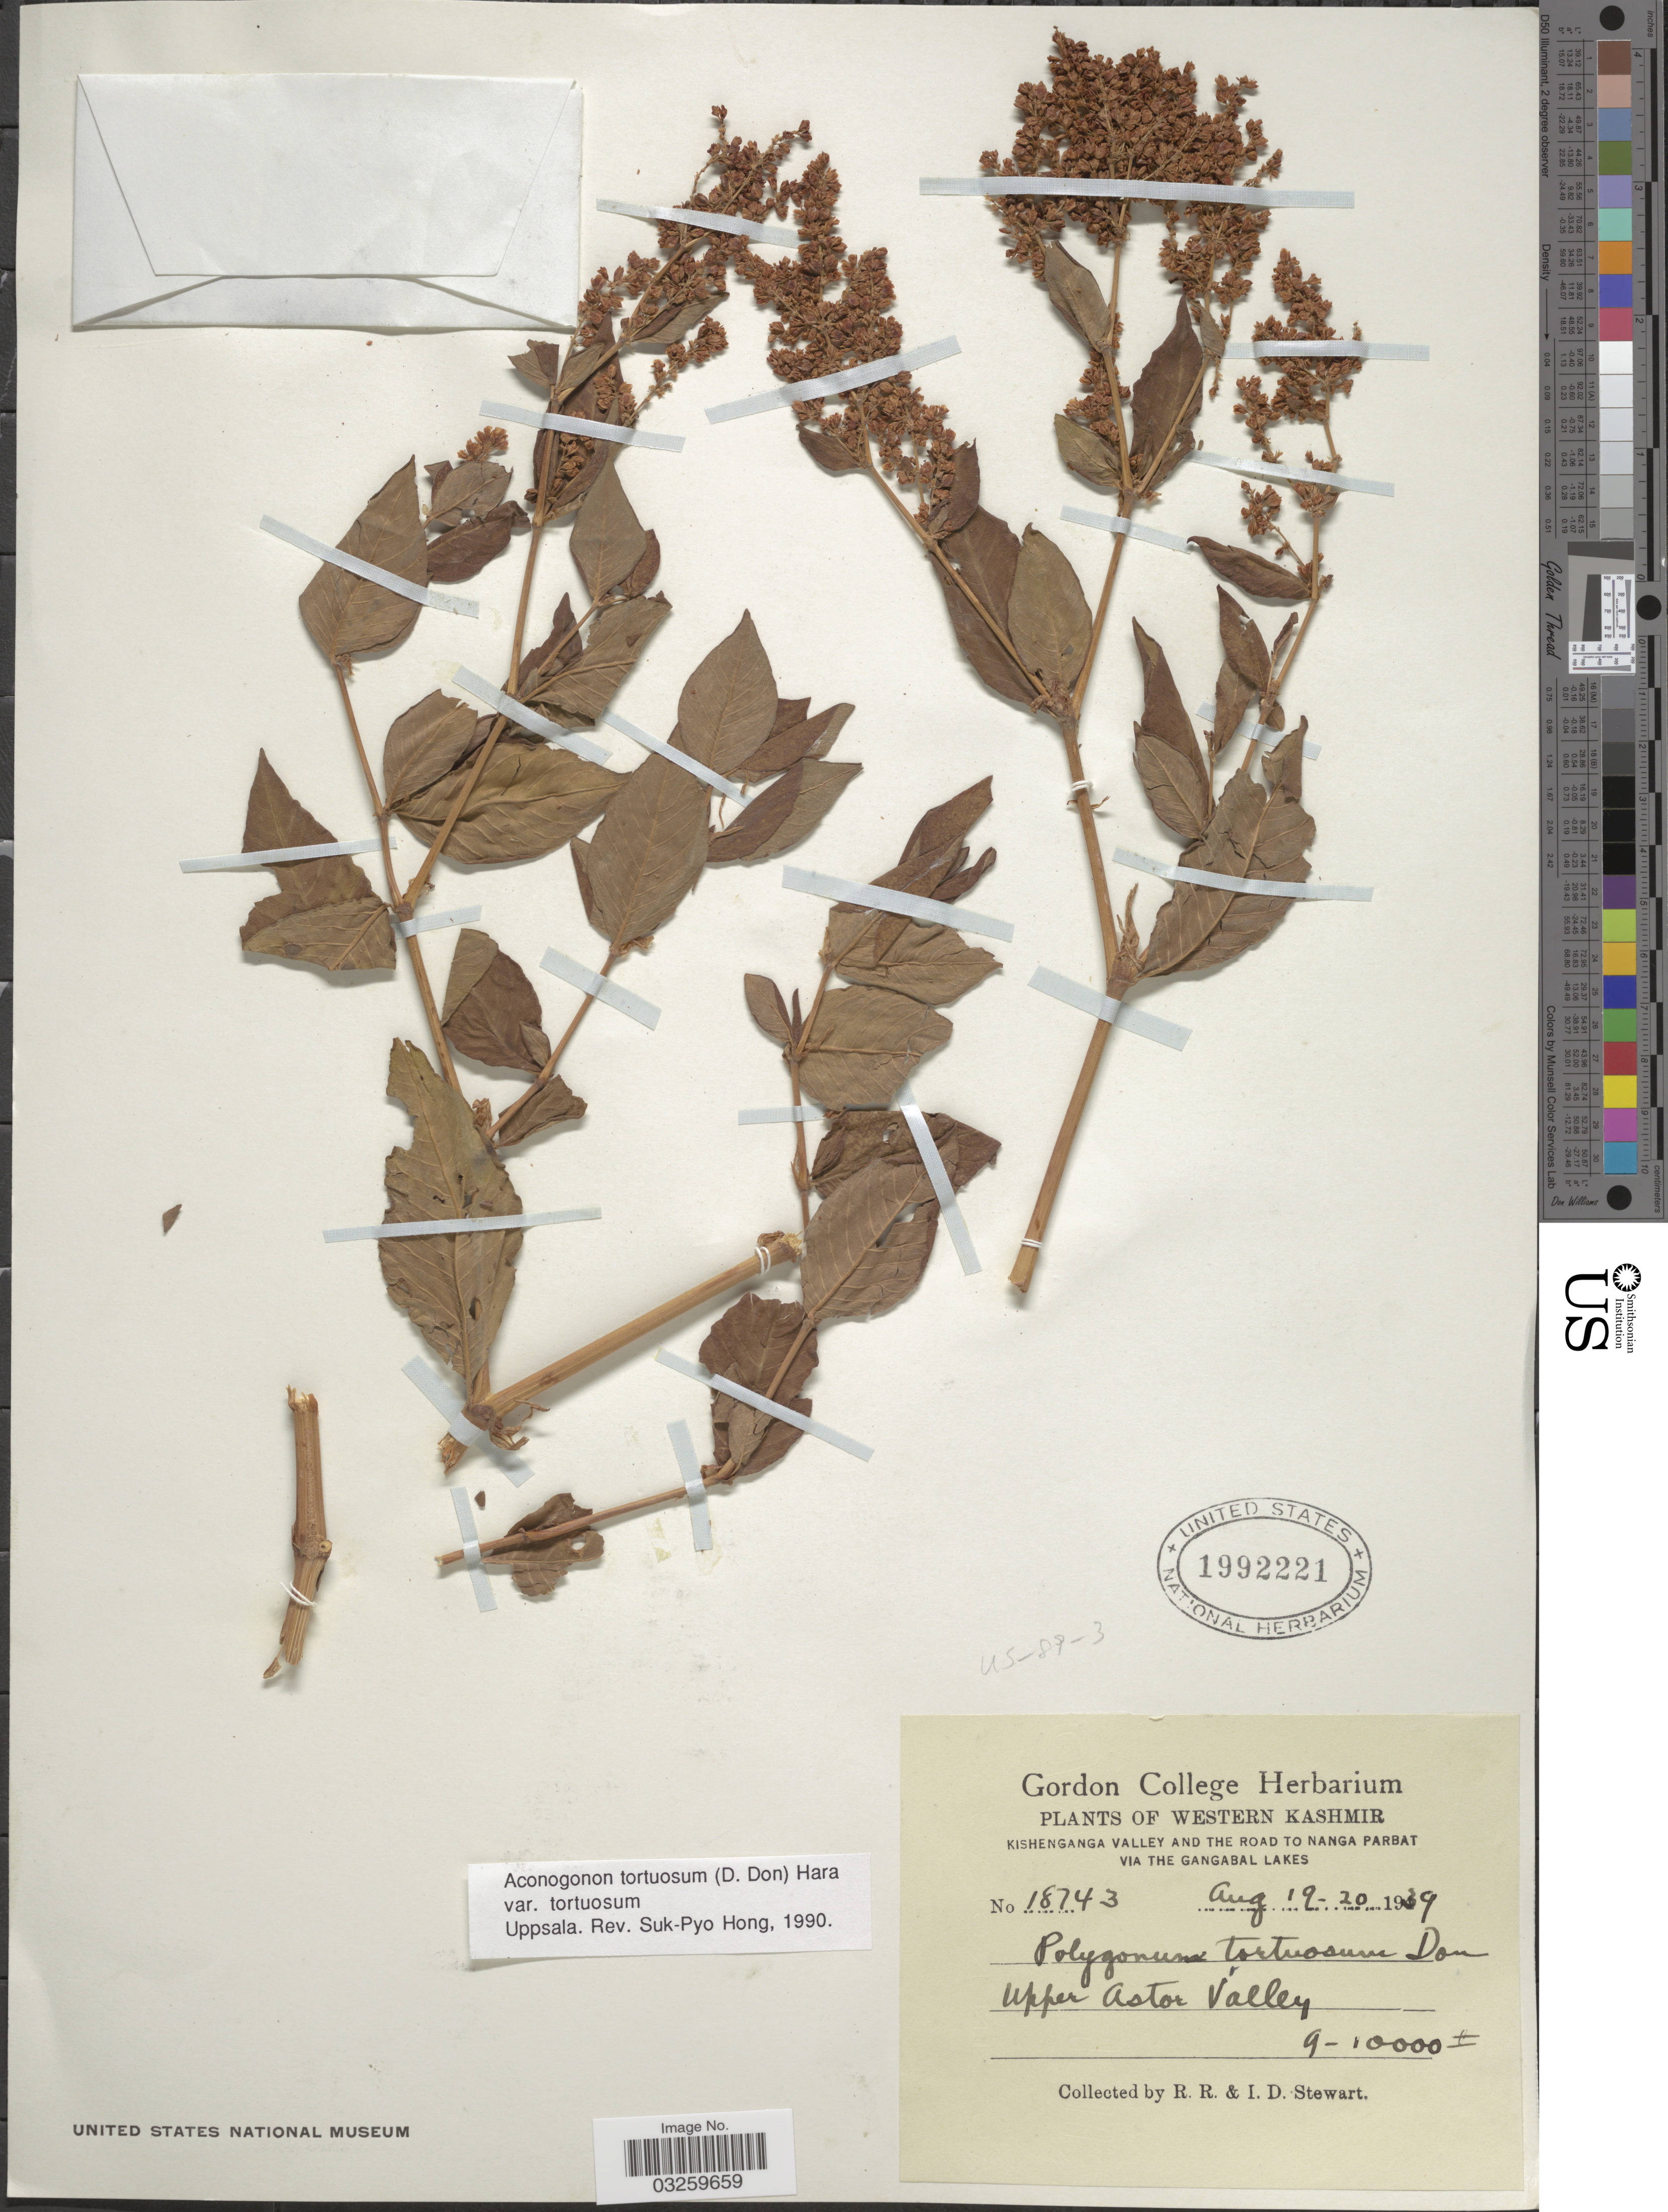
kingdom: Plantae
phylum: Tracheophyta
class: Magnoliopsida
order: Caryophyllales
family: Polygonaceae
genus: Koenigia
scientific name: Koenigia tortuosa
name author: (D. Don) T.M. Schust. & Reveal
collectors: R. Stewart & I. Stewart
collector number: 18743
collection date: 1939-08-19/1939-08-20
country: India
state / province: Jammu and Kashmir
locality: Western Kashmir. Kishenganga Valley and the road to Nanga Parbat via the Gangabal Lakes. Upper Astor Valley.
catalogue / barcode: US 1992221